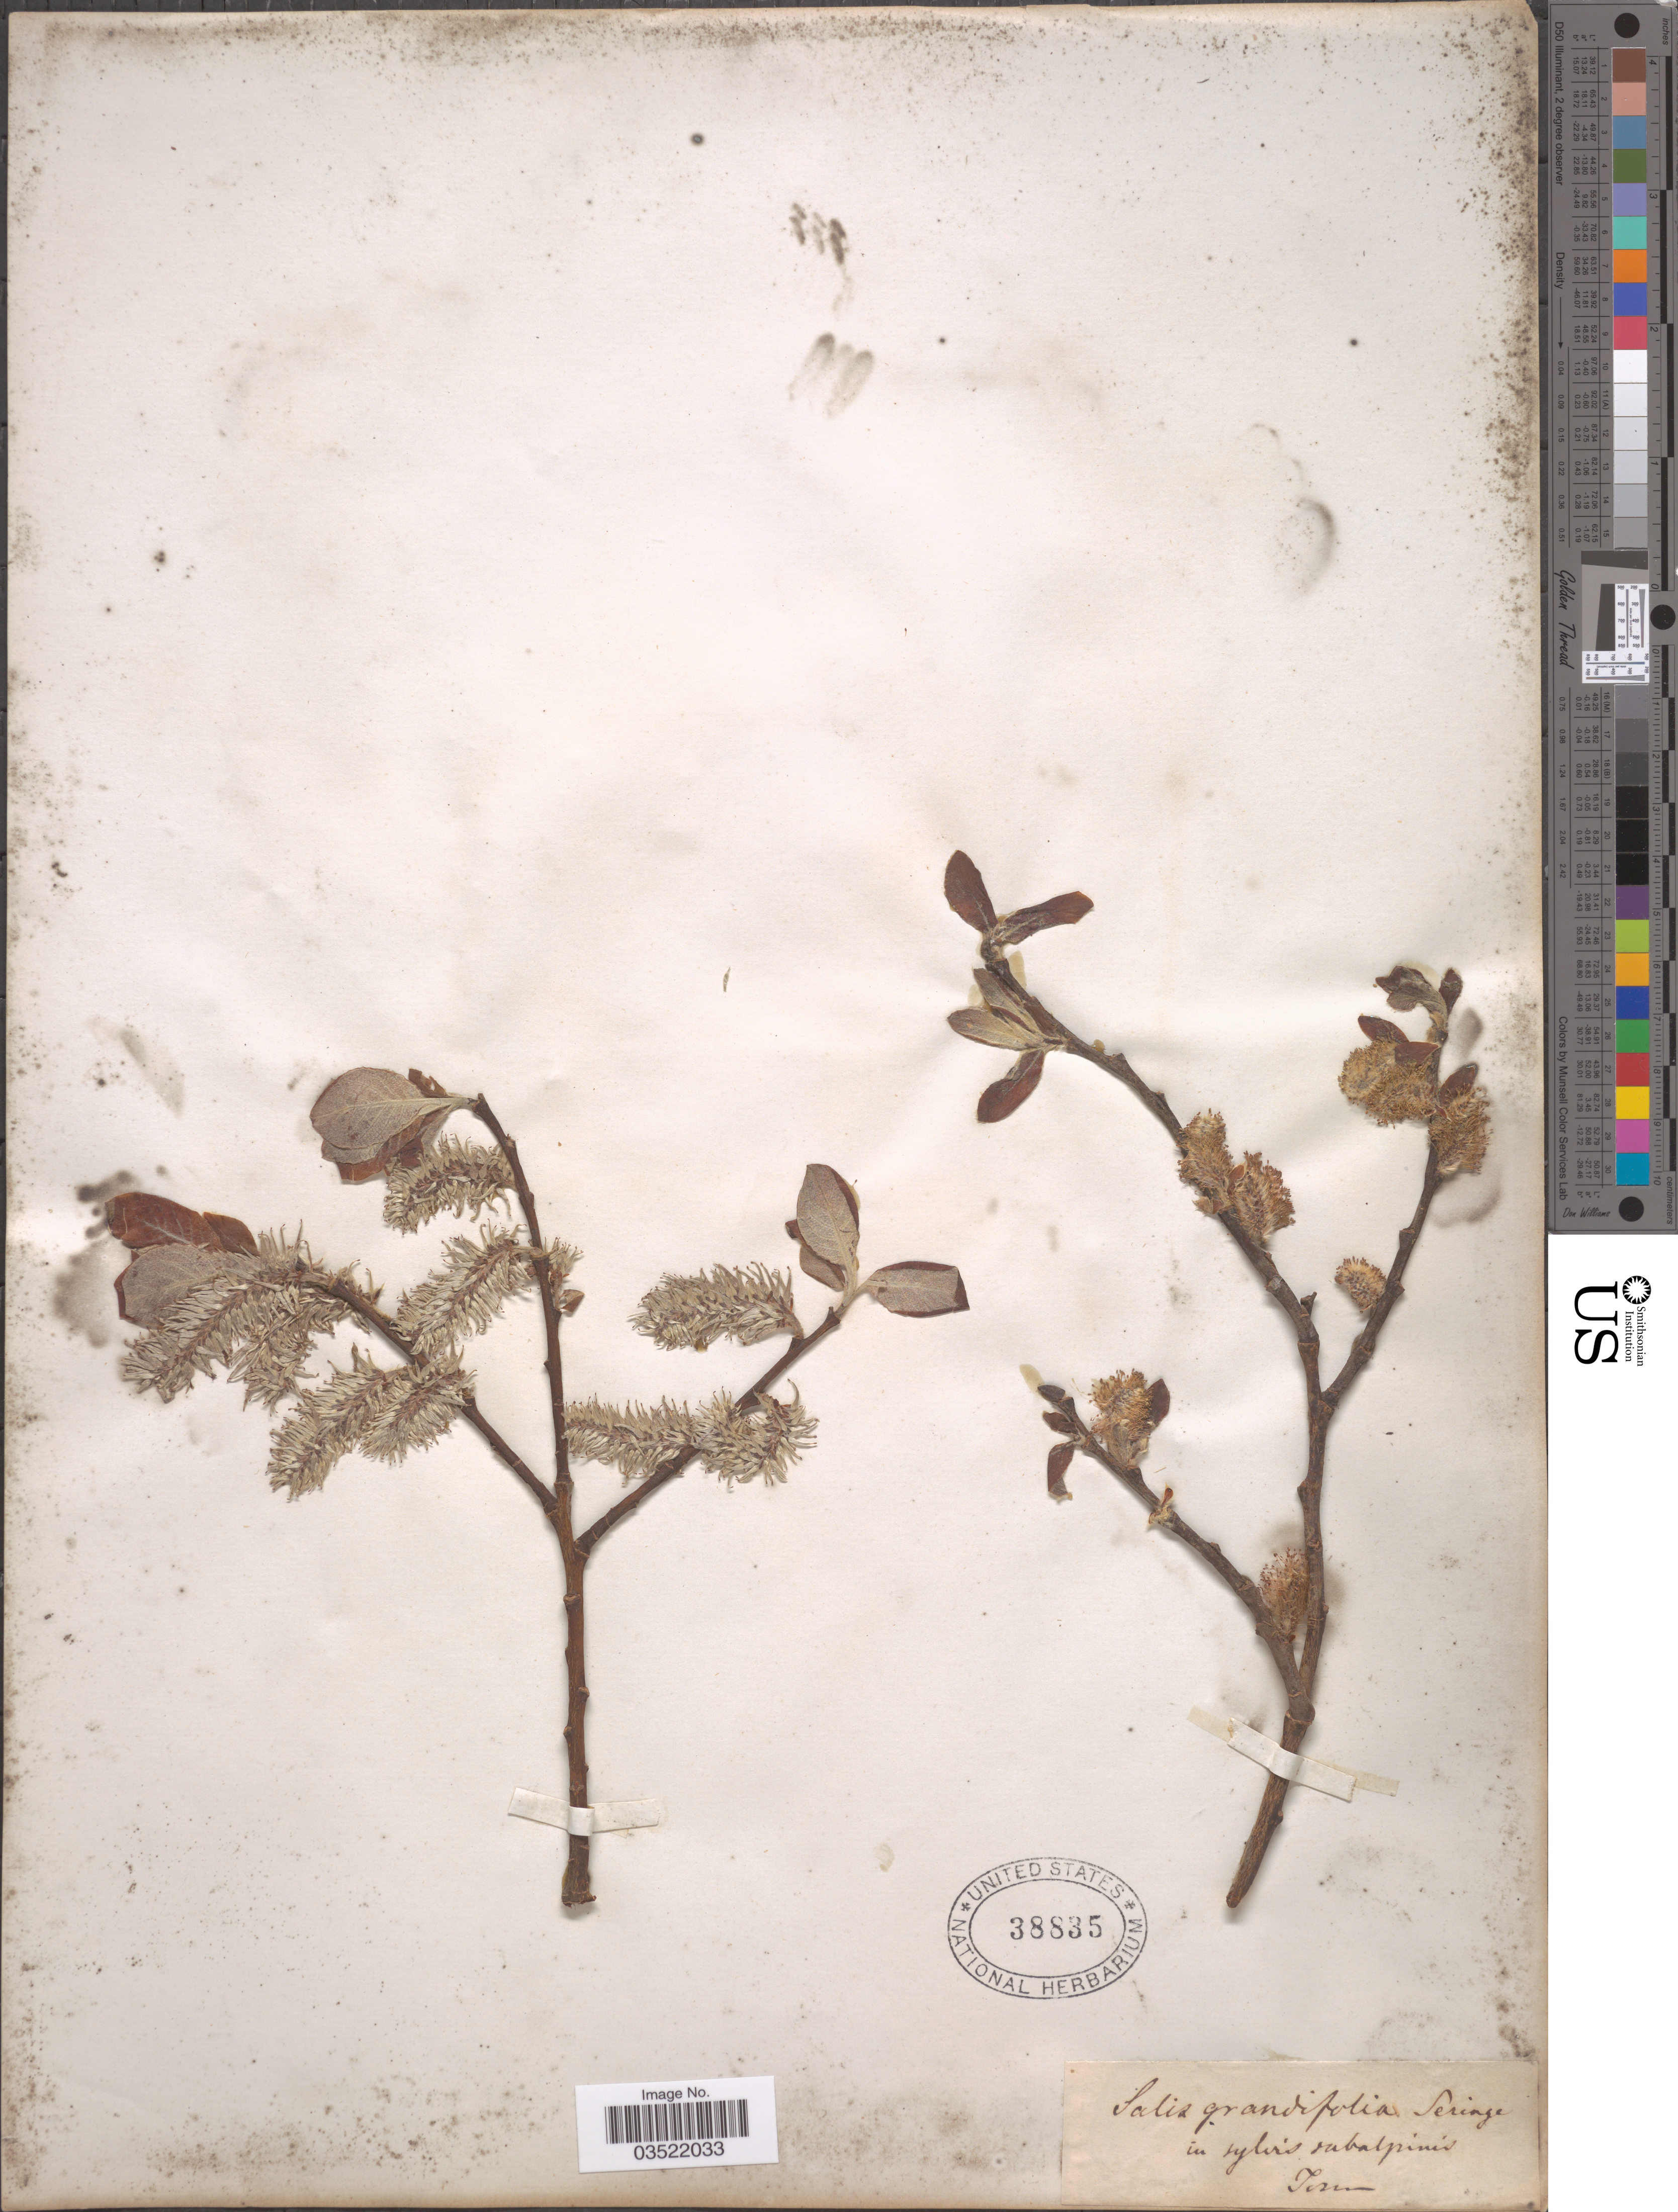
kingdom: Plantae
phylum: Tracheophyta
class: Magnoliopsida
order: Malpighiales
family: Salicaceae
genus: Salix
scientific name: Salix grandifolia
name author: Ser.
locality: In sylvis subalpinis.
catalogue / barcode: US 38835